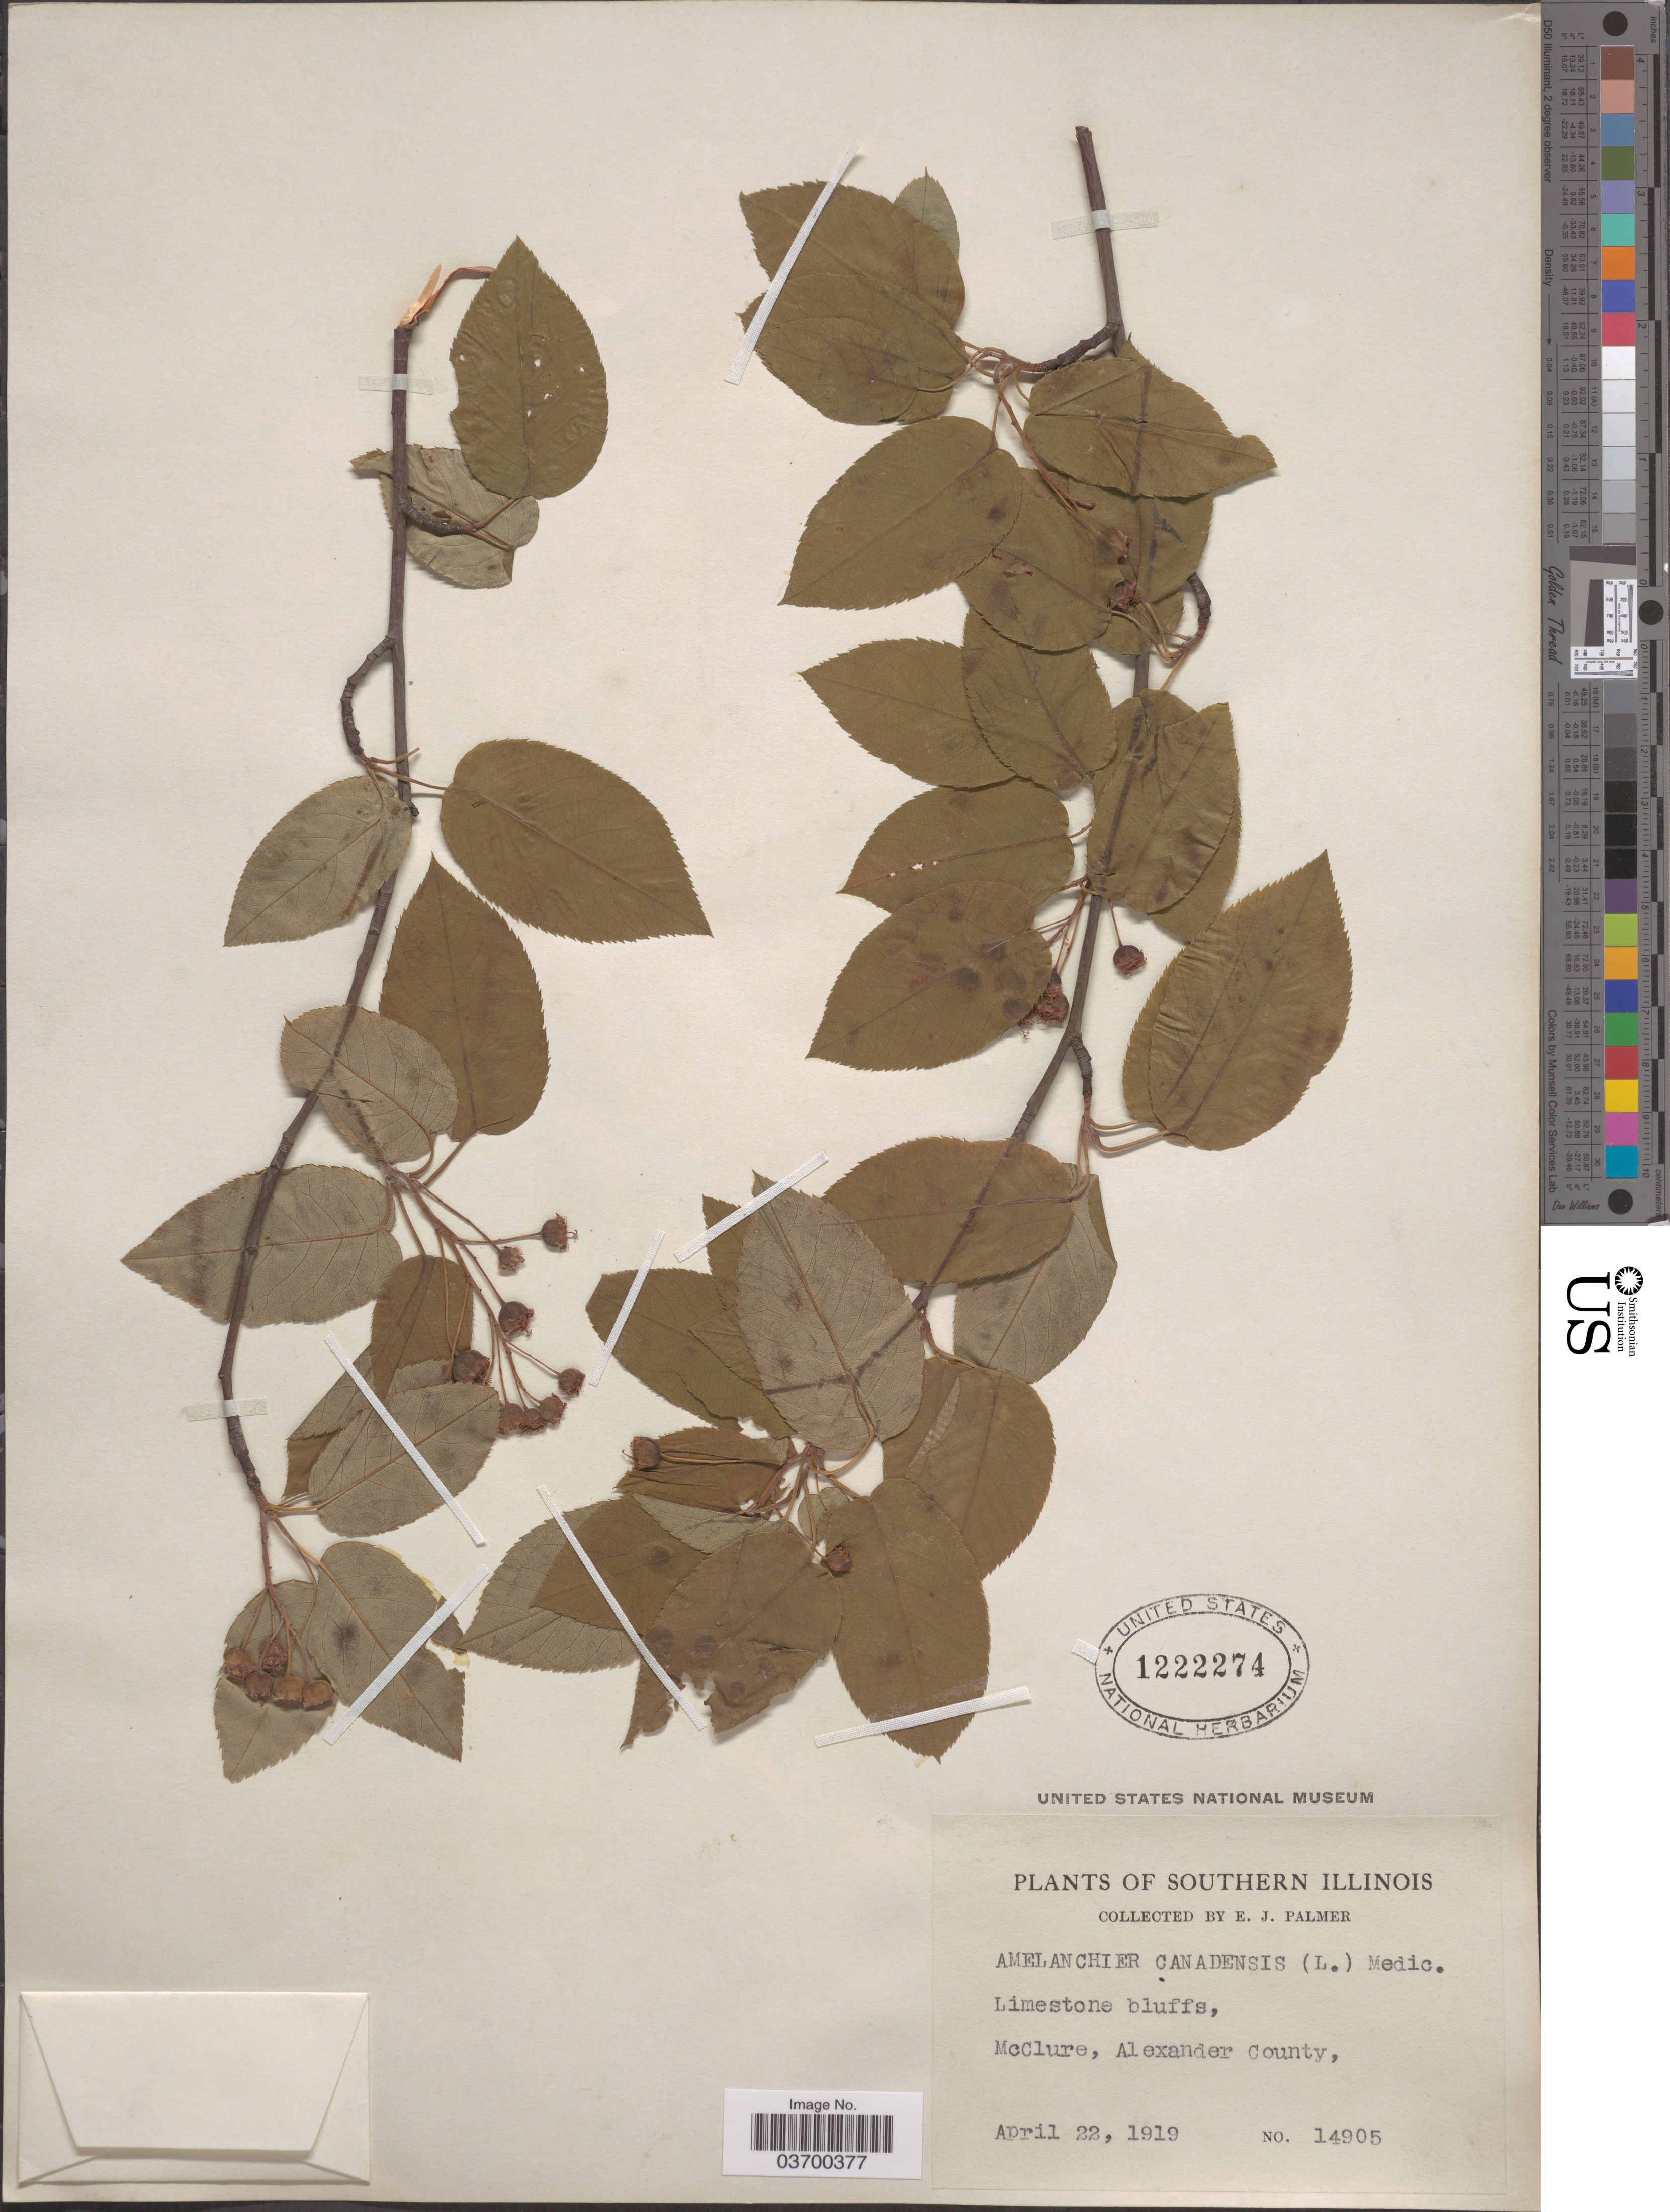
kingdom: Plantae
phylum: Tracheophyta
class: Magnoliopsida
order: Rosales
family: Rosaceae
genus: Amelanchier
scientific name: Amelanchier canadensis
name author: (L.) Medic.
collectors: E. J. Palmer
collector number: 14905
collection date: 1919-04-22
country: United States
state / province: Illinois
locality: Southern Illinois. McClure, Alexander County.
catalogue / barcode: US 1222274